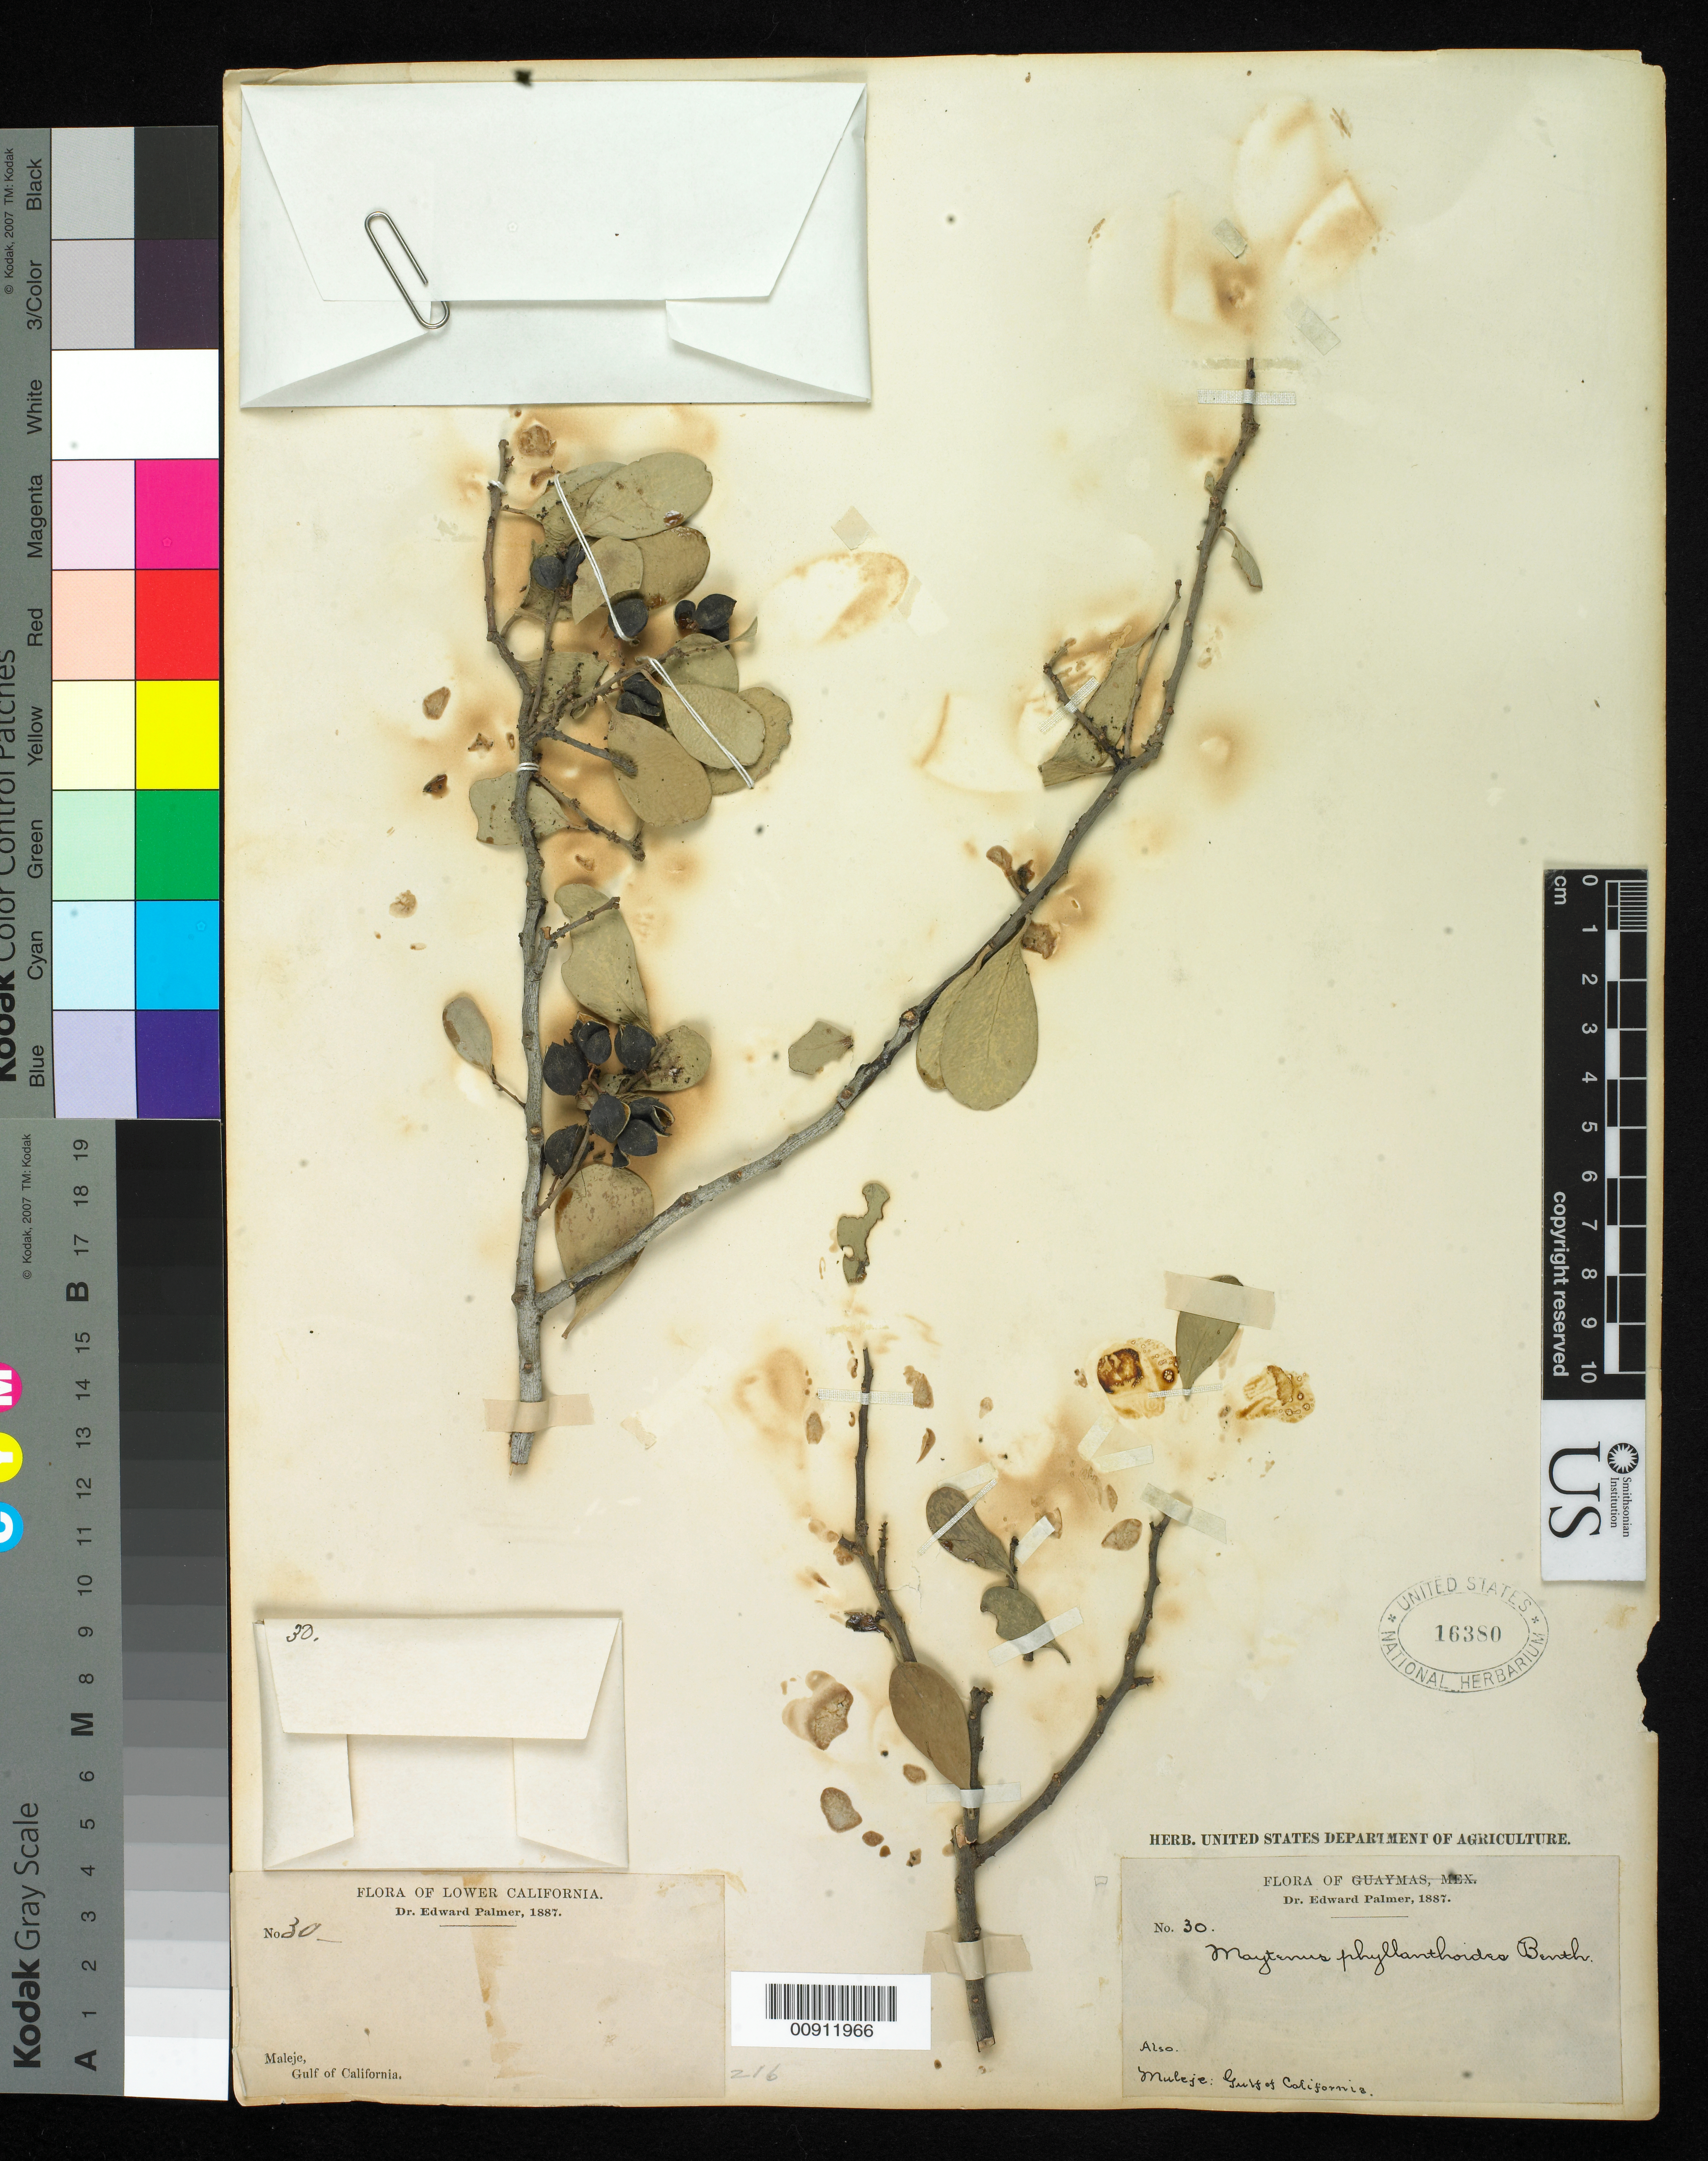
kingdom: Plantae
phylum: Tracheophyta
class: Magnoliopsida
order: Celastrales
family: Celastraceae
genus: Tricerma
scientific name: Tricerma phyllanthoides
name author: (Benth.) Lundell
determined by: Strong, Mark T., (BOT), Smithsonian Institution - National Museum of Natural History (UNITED STATES)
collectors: E. Palmer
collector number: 30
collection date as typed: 1887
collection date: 1887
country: Mexico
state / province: Baja California Sur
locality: Maleje [sic correct spelling Muleje or Mulege], Gulf of California, Lower California.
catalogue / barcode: US 16380